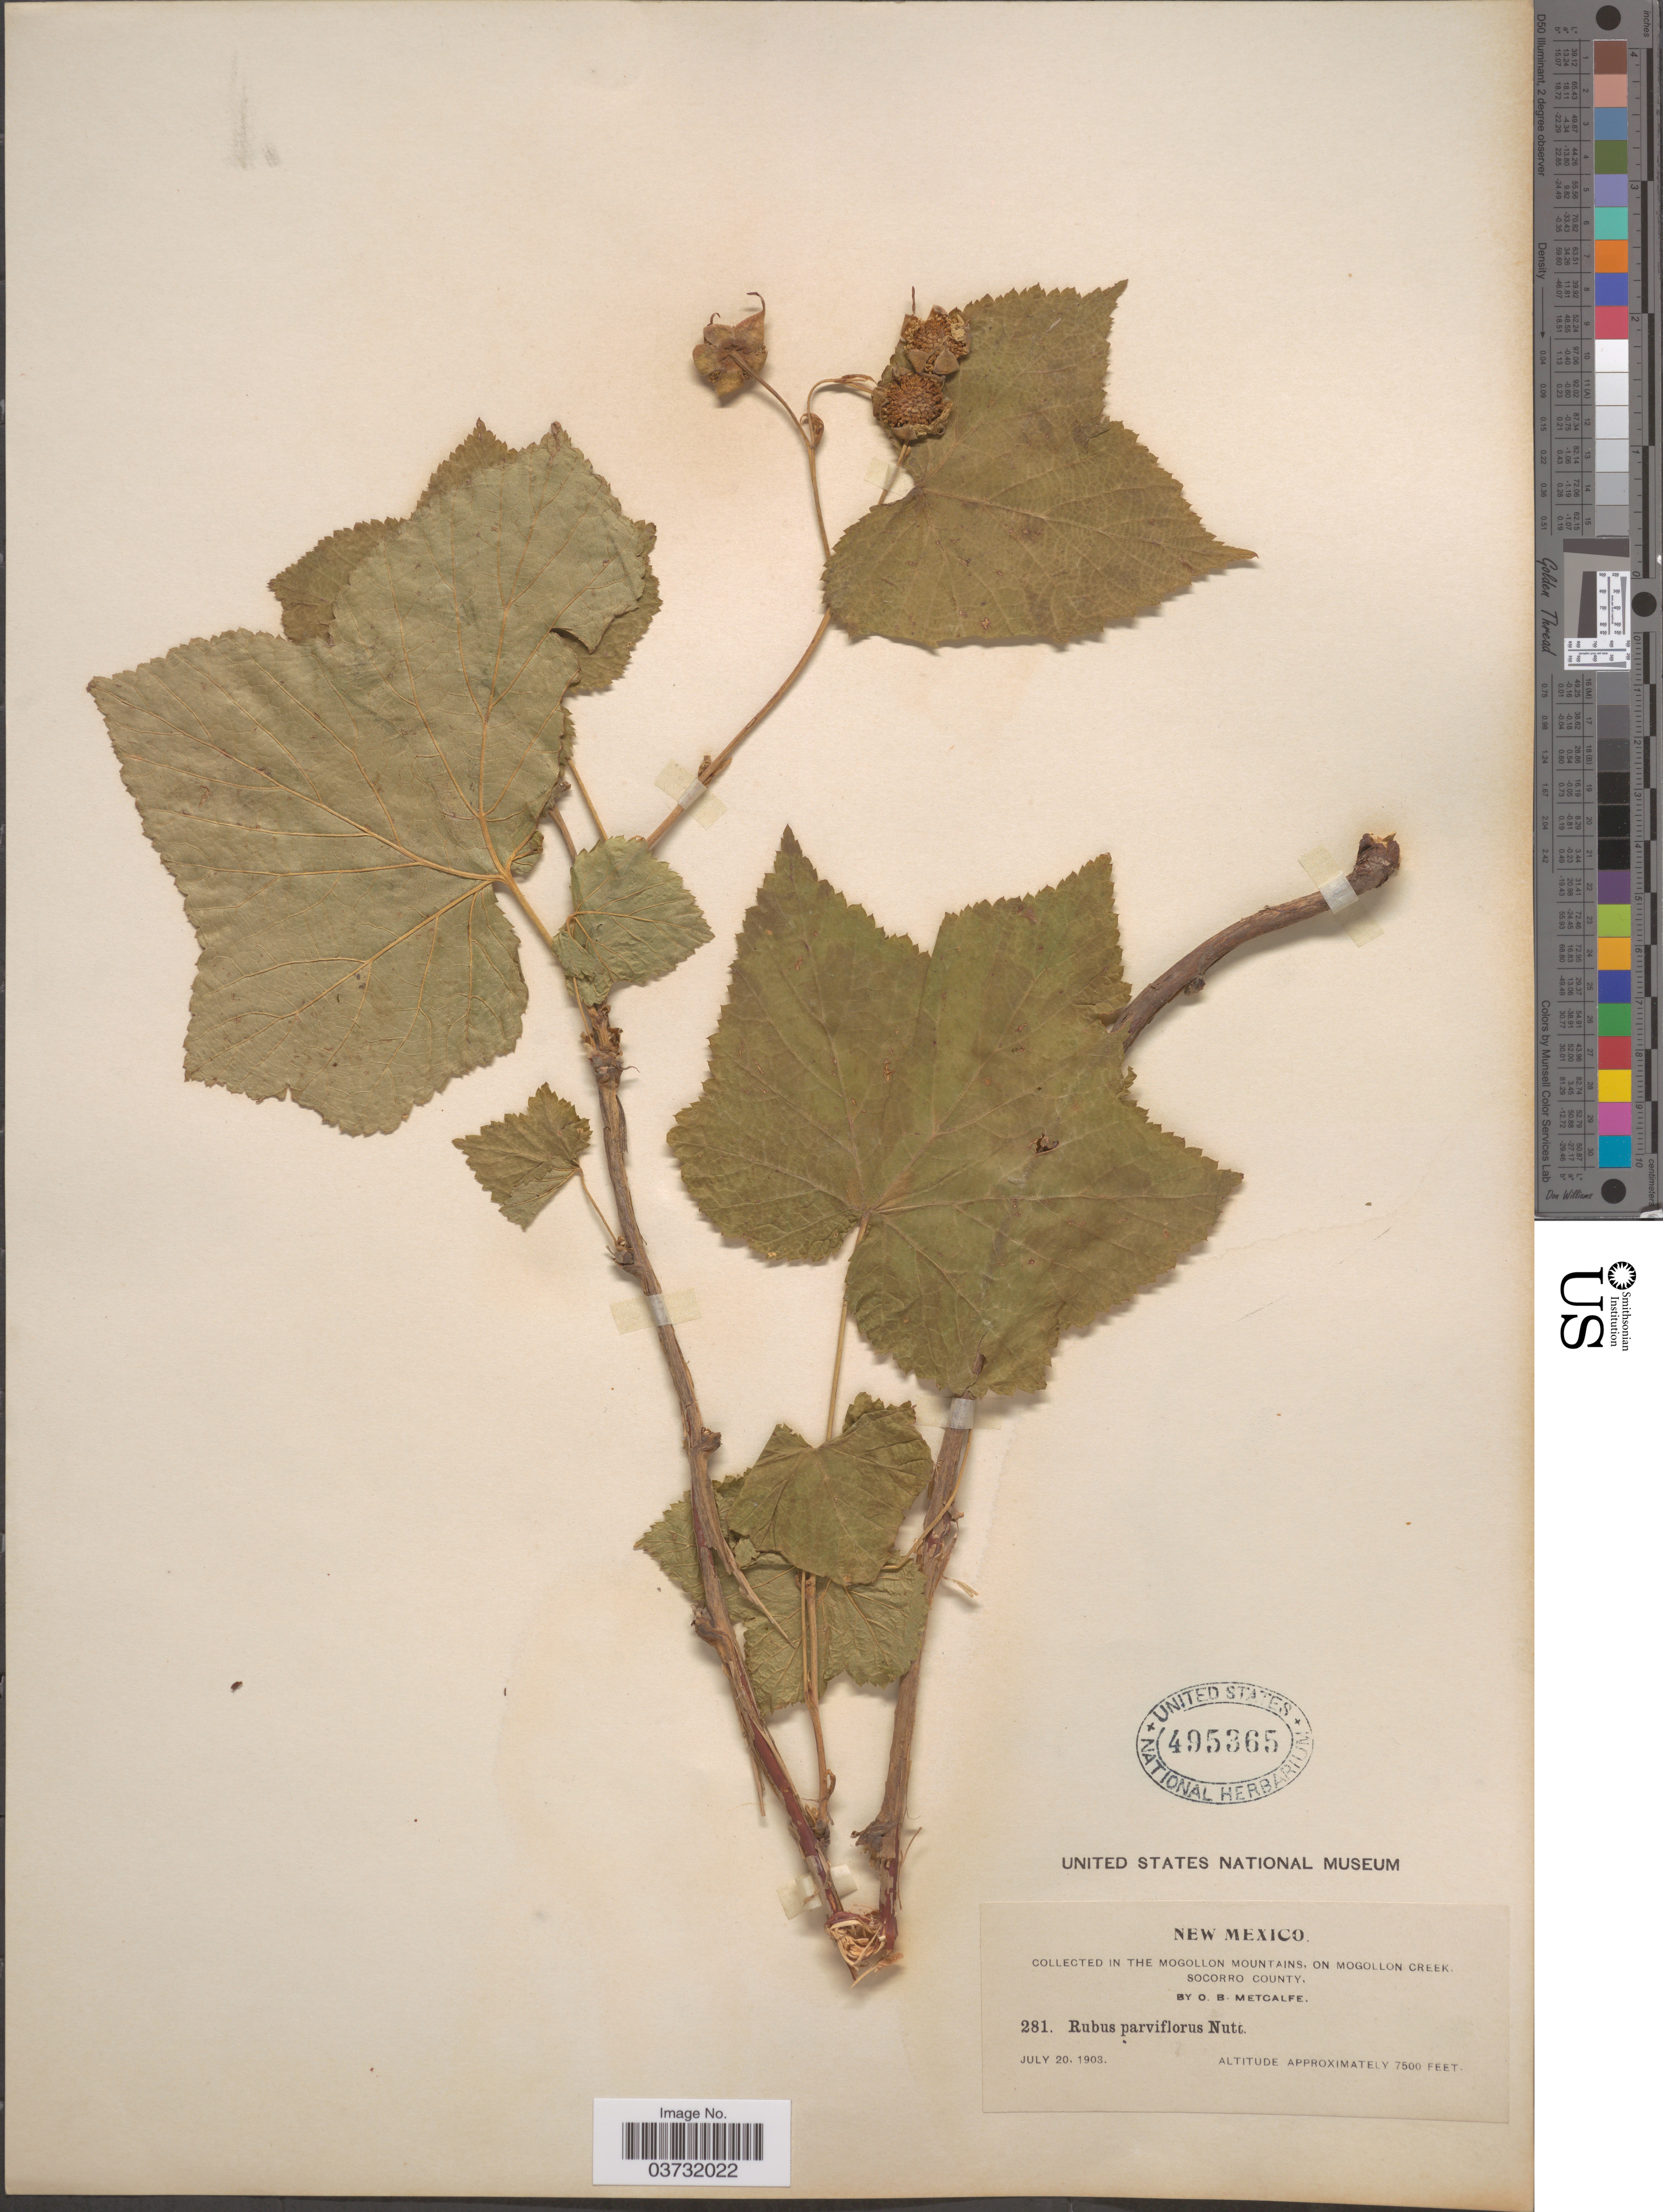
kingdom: Plantae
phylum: Tracheophyta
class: Magnoliopsida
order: Rosales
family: Rosaceae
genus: Rubus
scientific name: Rubus parviflorus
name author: Nutt.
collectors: O. B. Metcalfe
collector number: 281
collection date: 1903-07-20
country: United States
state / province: New Mexico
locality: In the Mogollon Mountains, on Mogollon Creek. Socorro County.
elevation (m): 2286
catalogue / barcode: US 495365